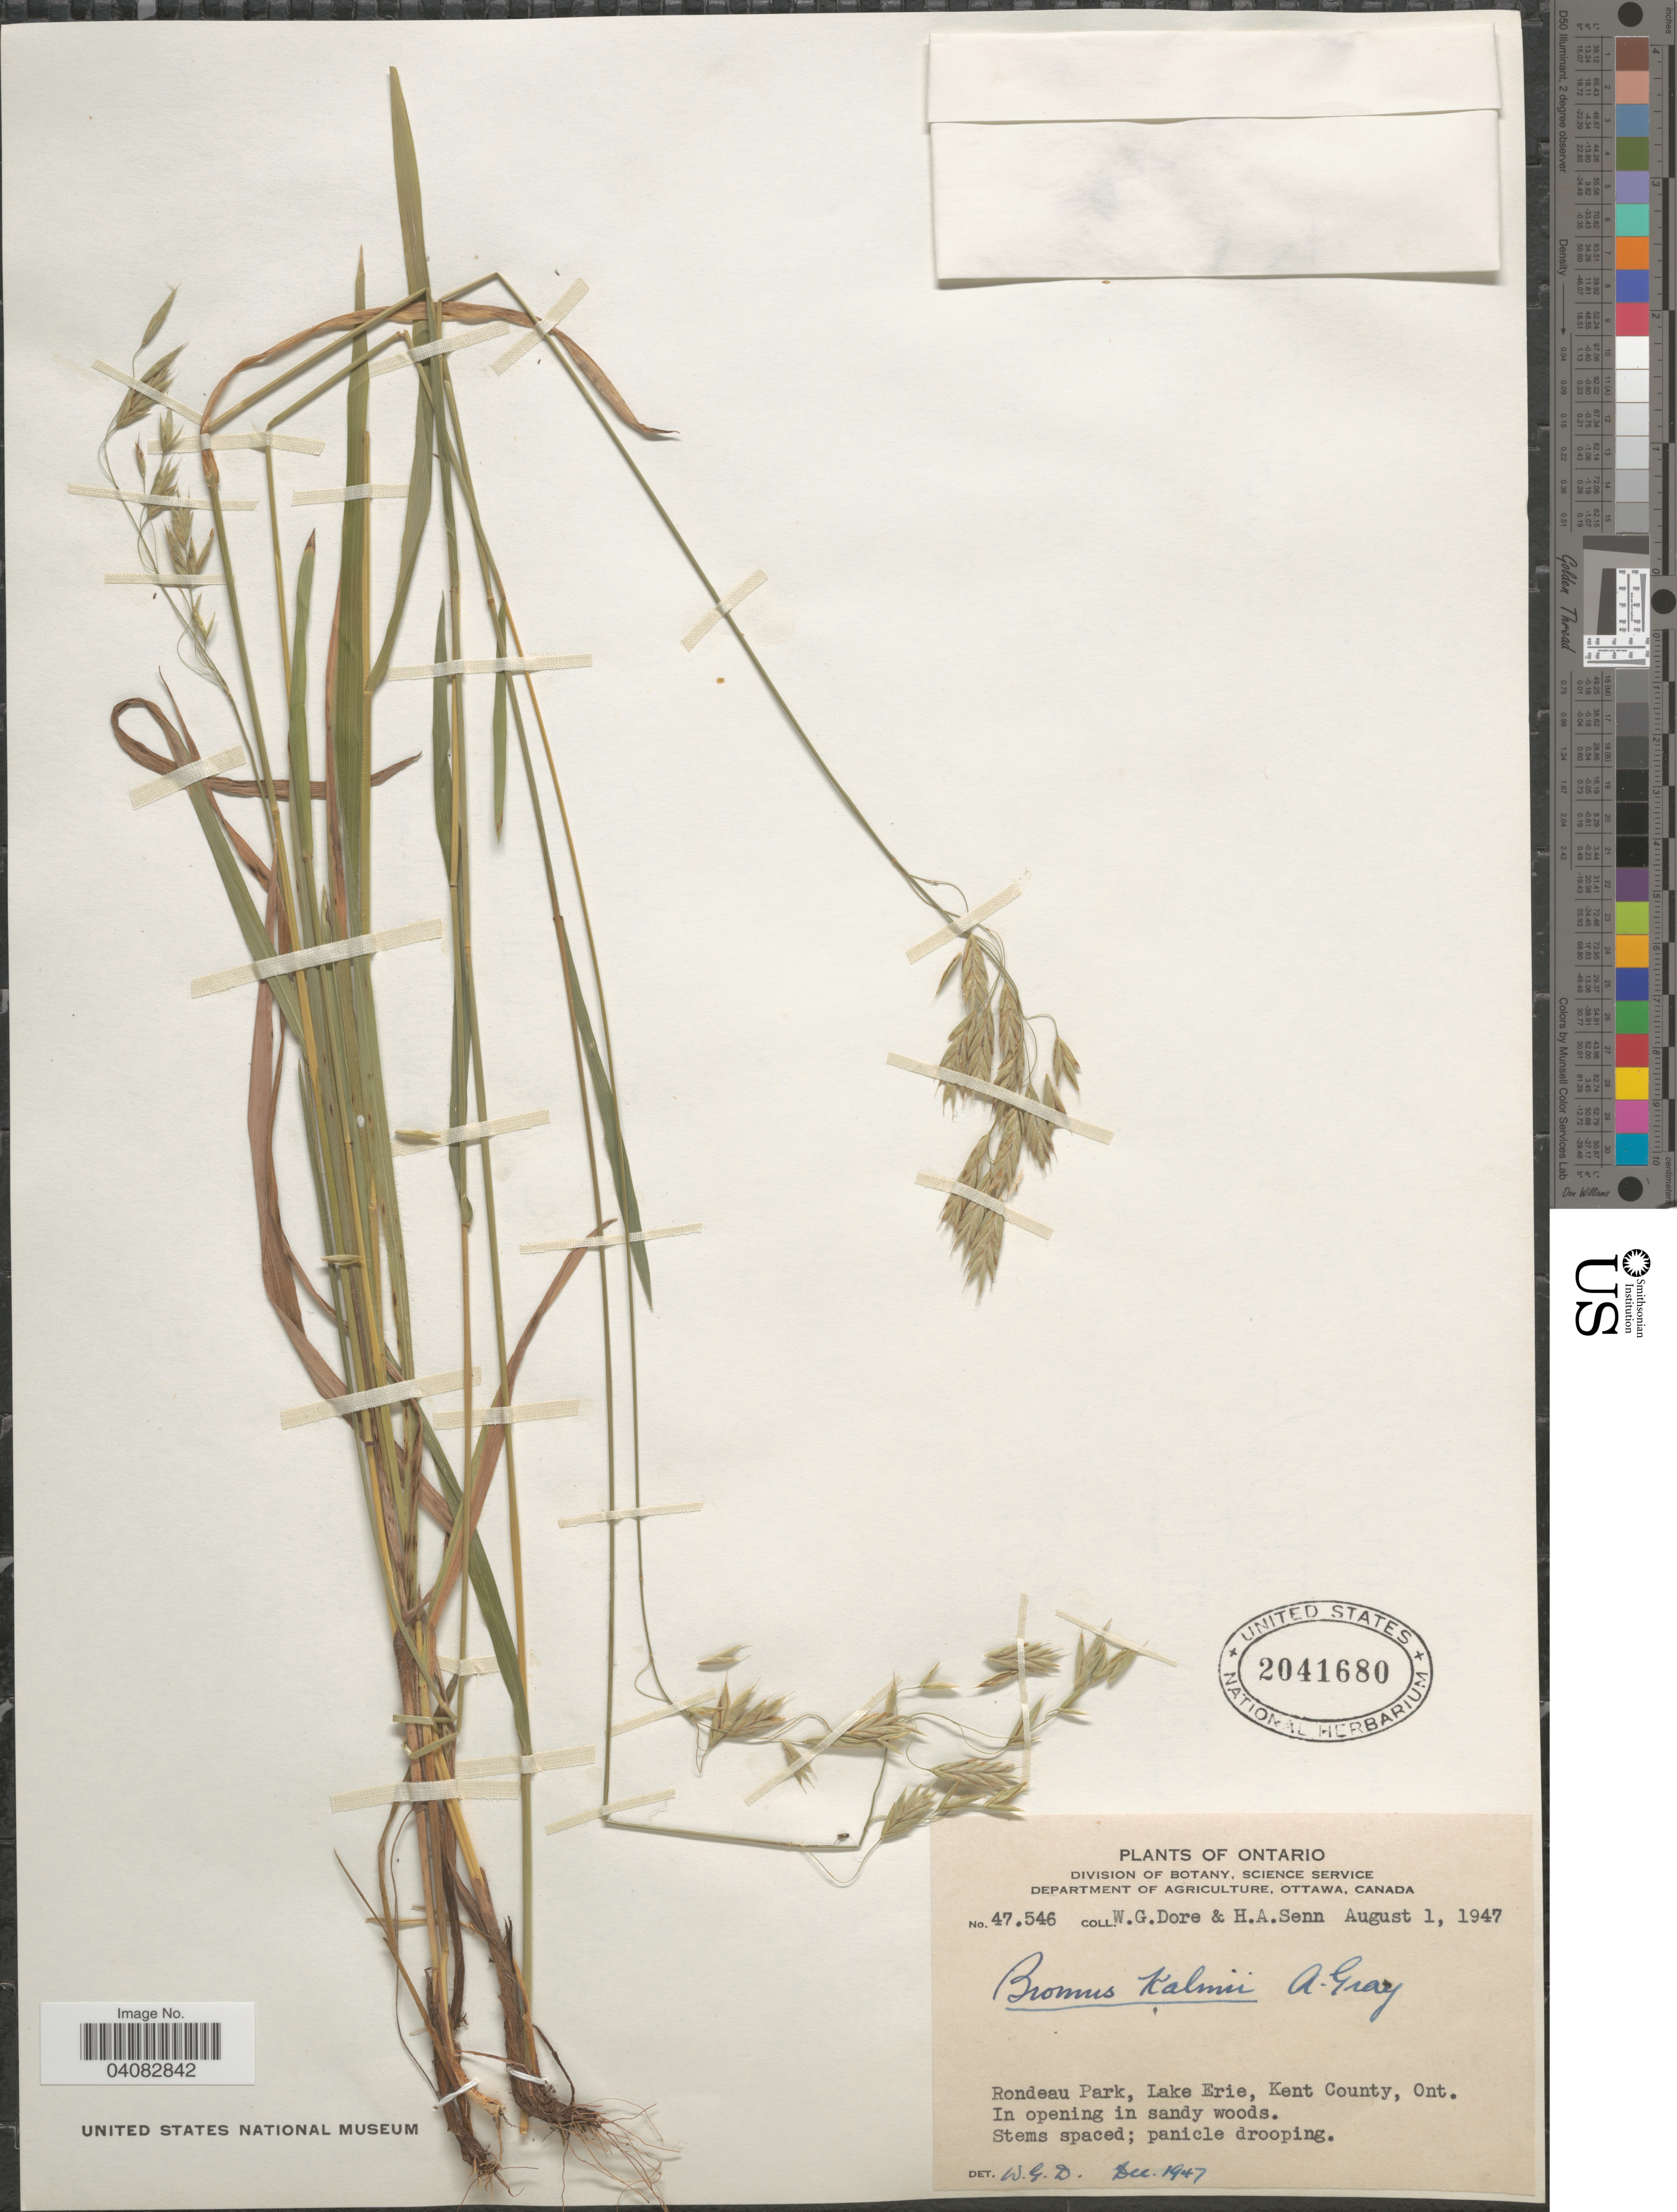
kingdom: Plantae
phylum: Tracheophyta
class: Liliopsida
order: Poales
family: Poaceae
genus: Bromus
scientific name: Bromus kalmii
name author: A. Gray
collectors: W. Dore & H. Senn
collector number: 47546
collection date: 1947-08-01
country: Canada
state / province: Ontario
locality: Rondeau Park, Lake Erie, Kent County.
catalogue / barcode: US 2041680